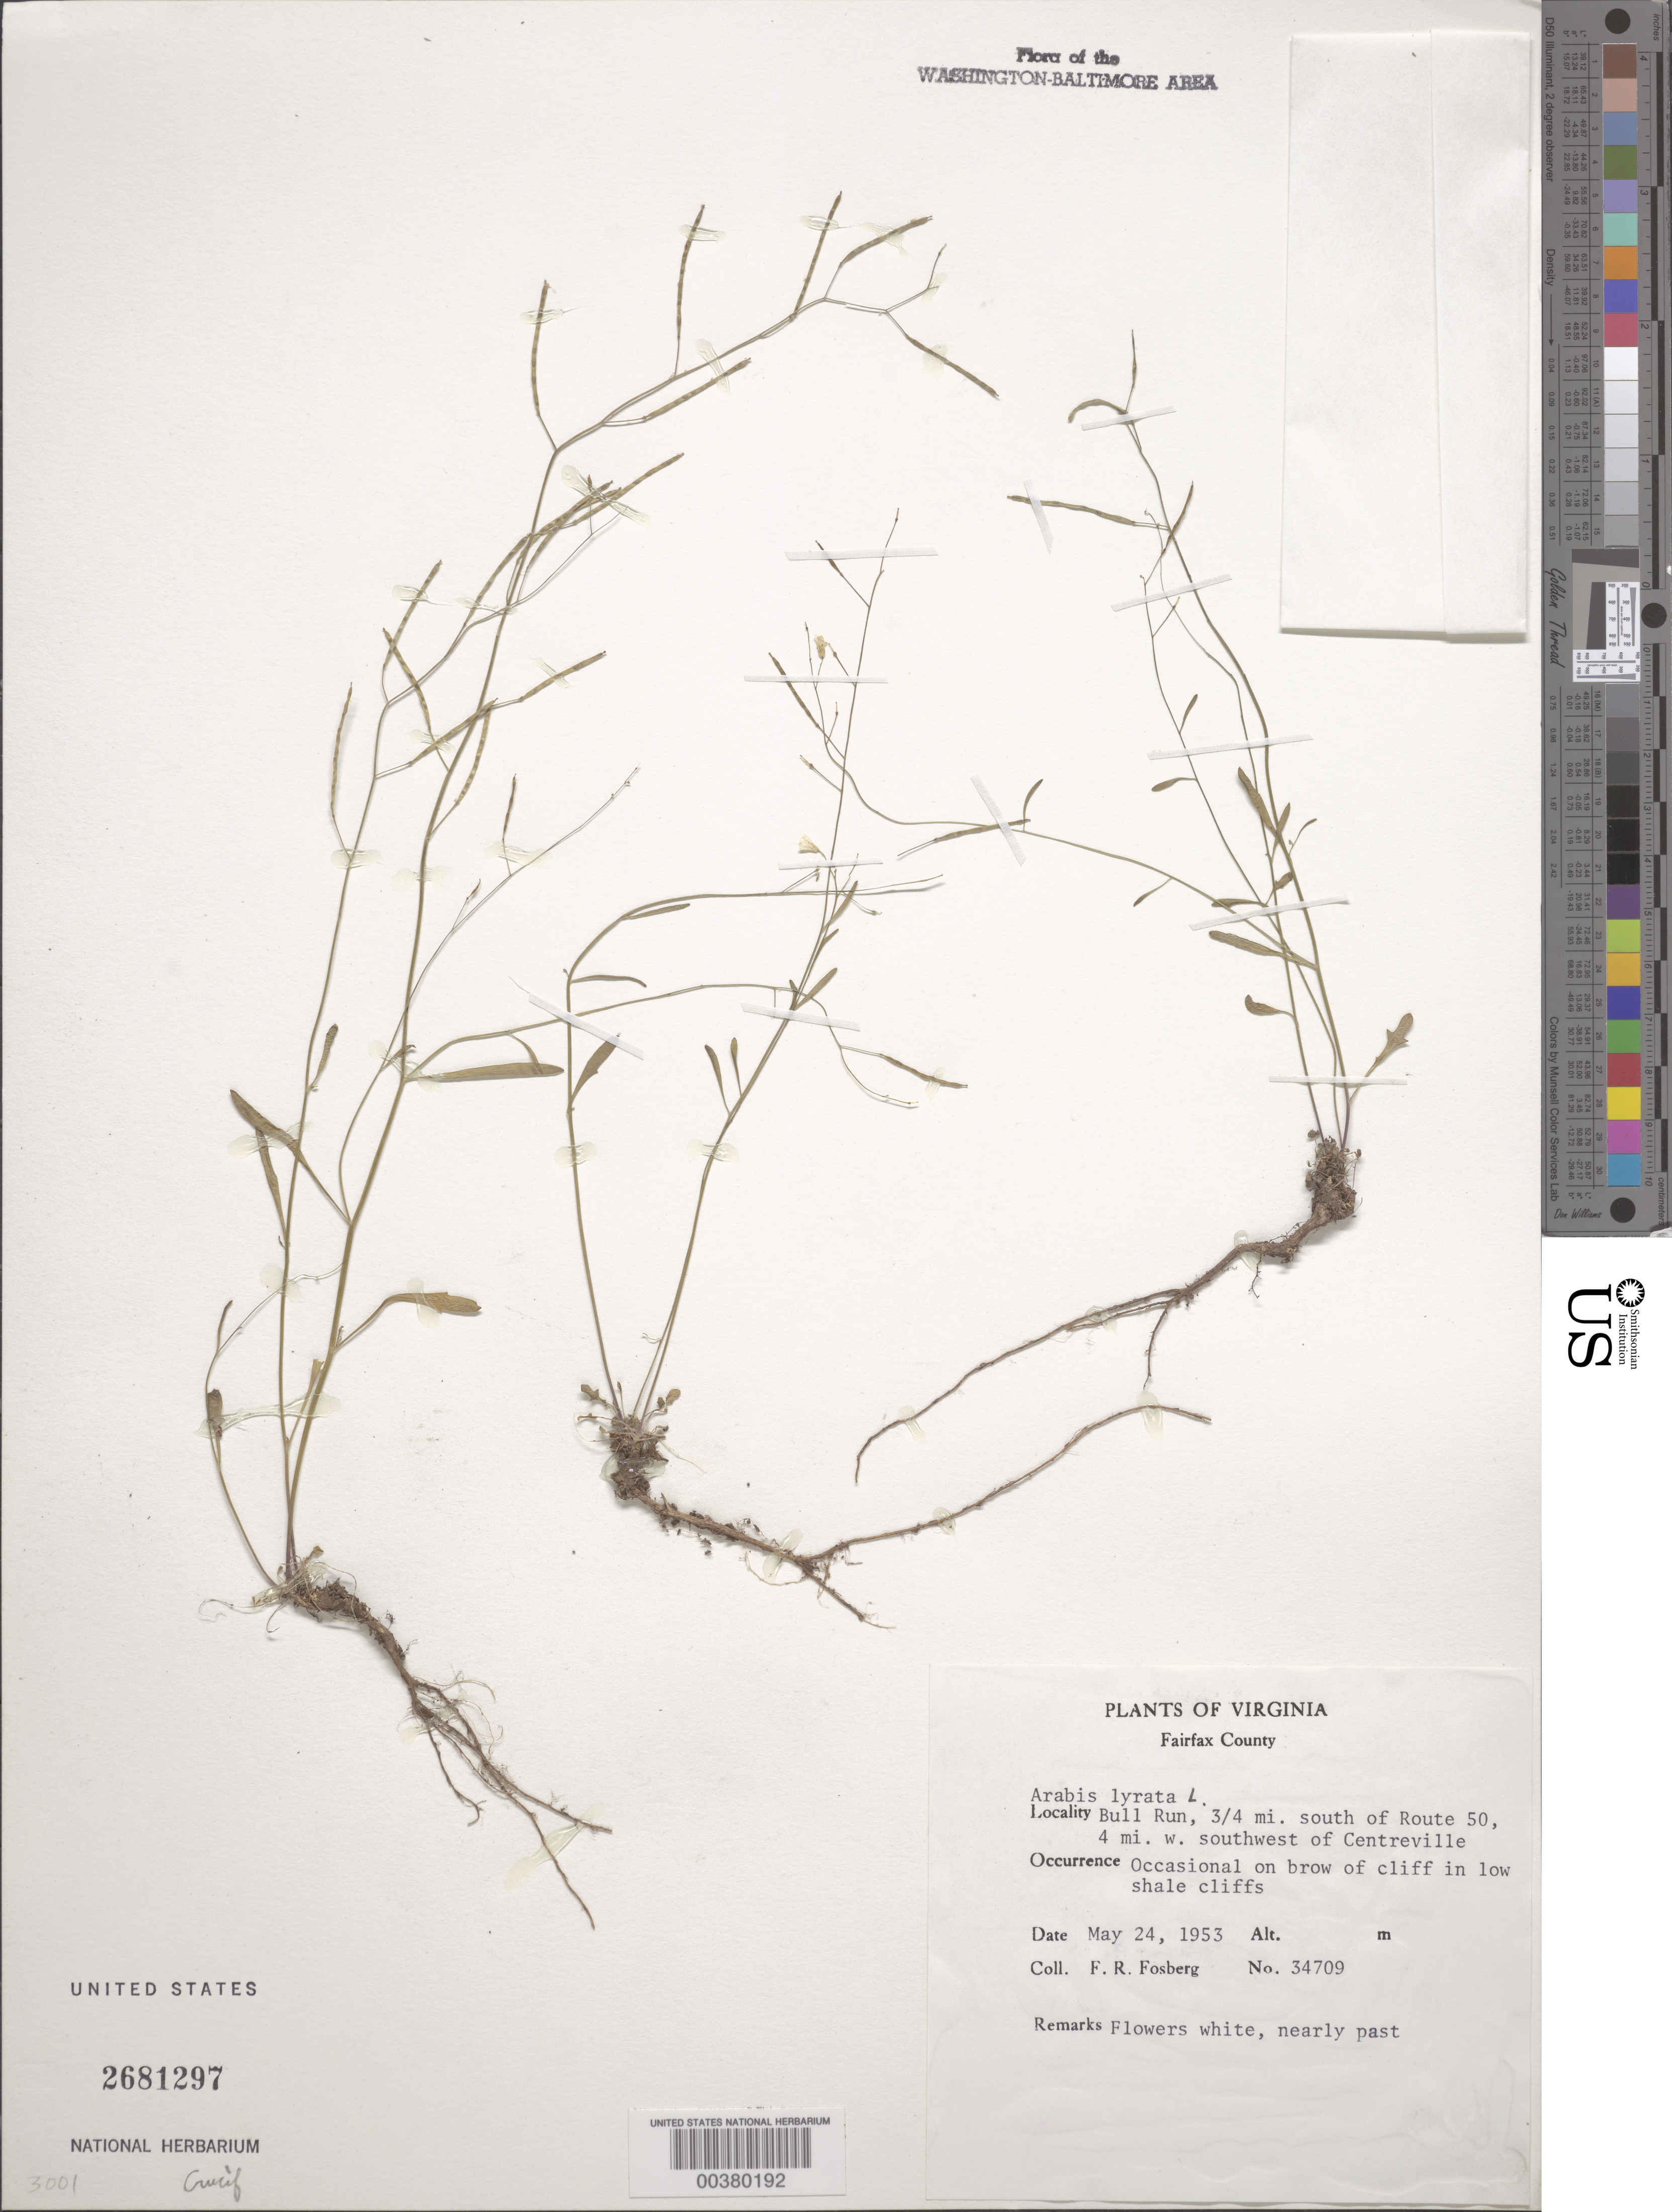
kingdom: Plantae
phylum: Tracheophyta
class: Magnoliopsida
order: Brassicales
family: Brassicaceae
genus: Arabidopsis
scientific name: Arabidopsis lyrata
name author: (L.) O'Kane & Al-Shehbaz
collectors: F. R. Fosberg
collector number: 34709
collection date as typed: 24 May 1953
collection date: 1953-05-24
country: United States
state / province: Virginia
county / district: Fairfax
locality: Bull Run, south of Route 50, southwest of Centreville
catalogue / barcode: US 2681297